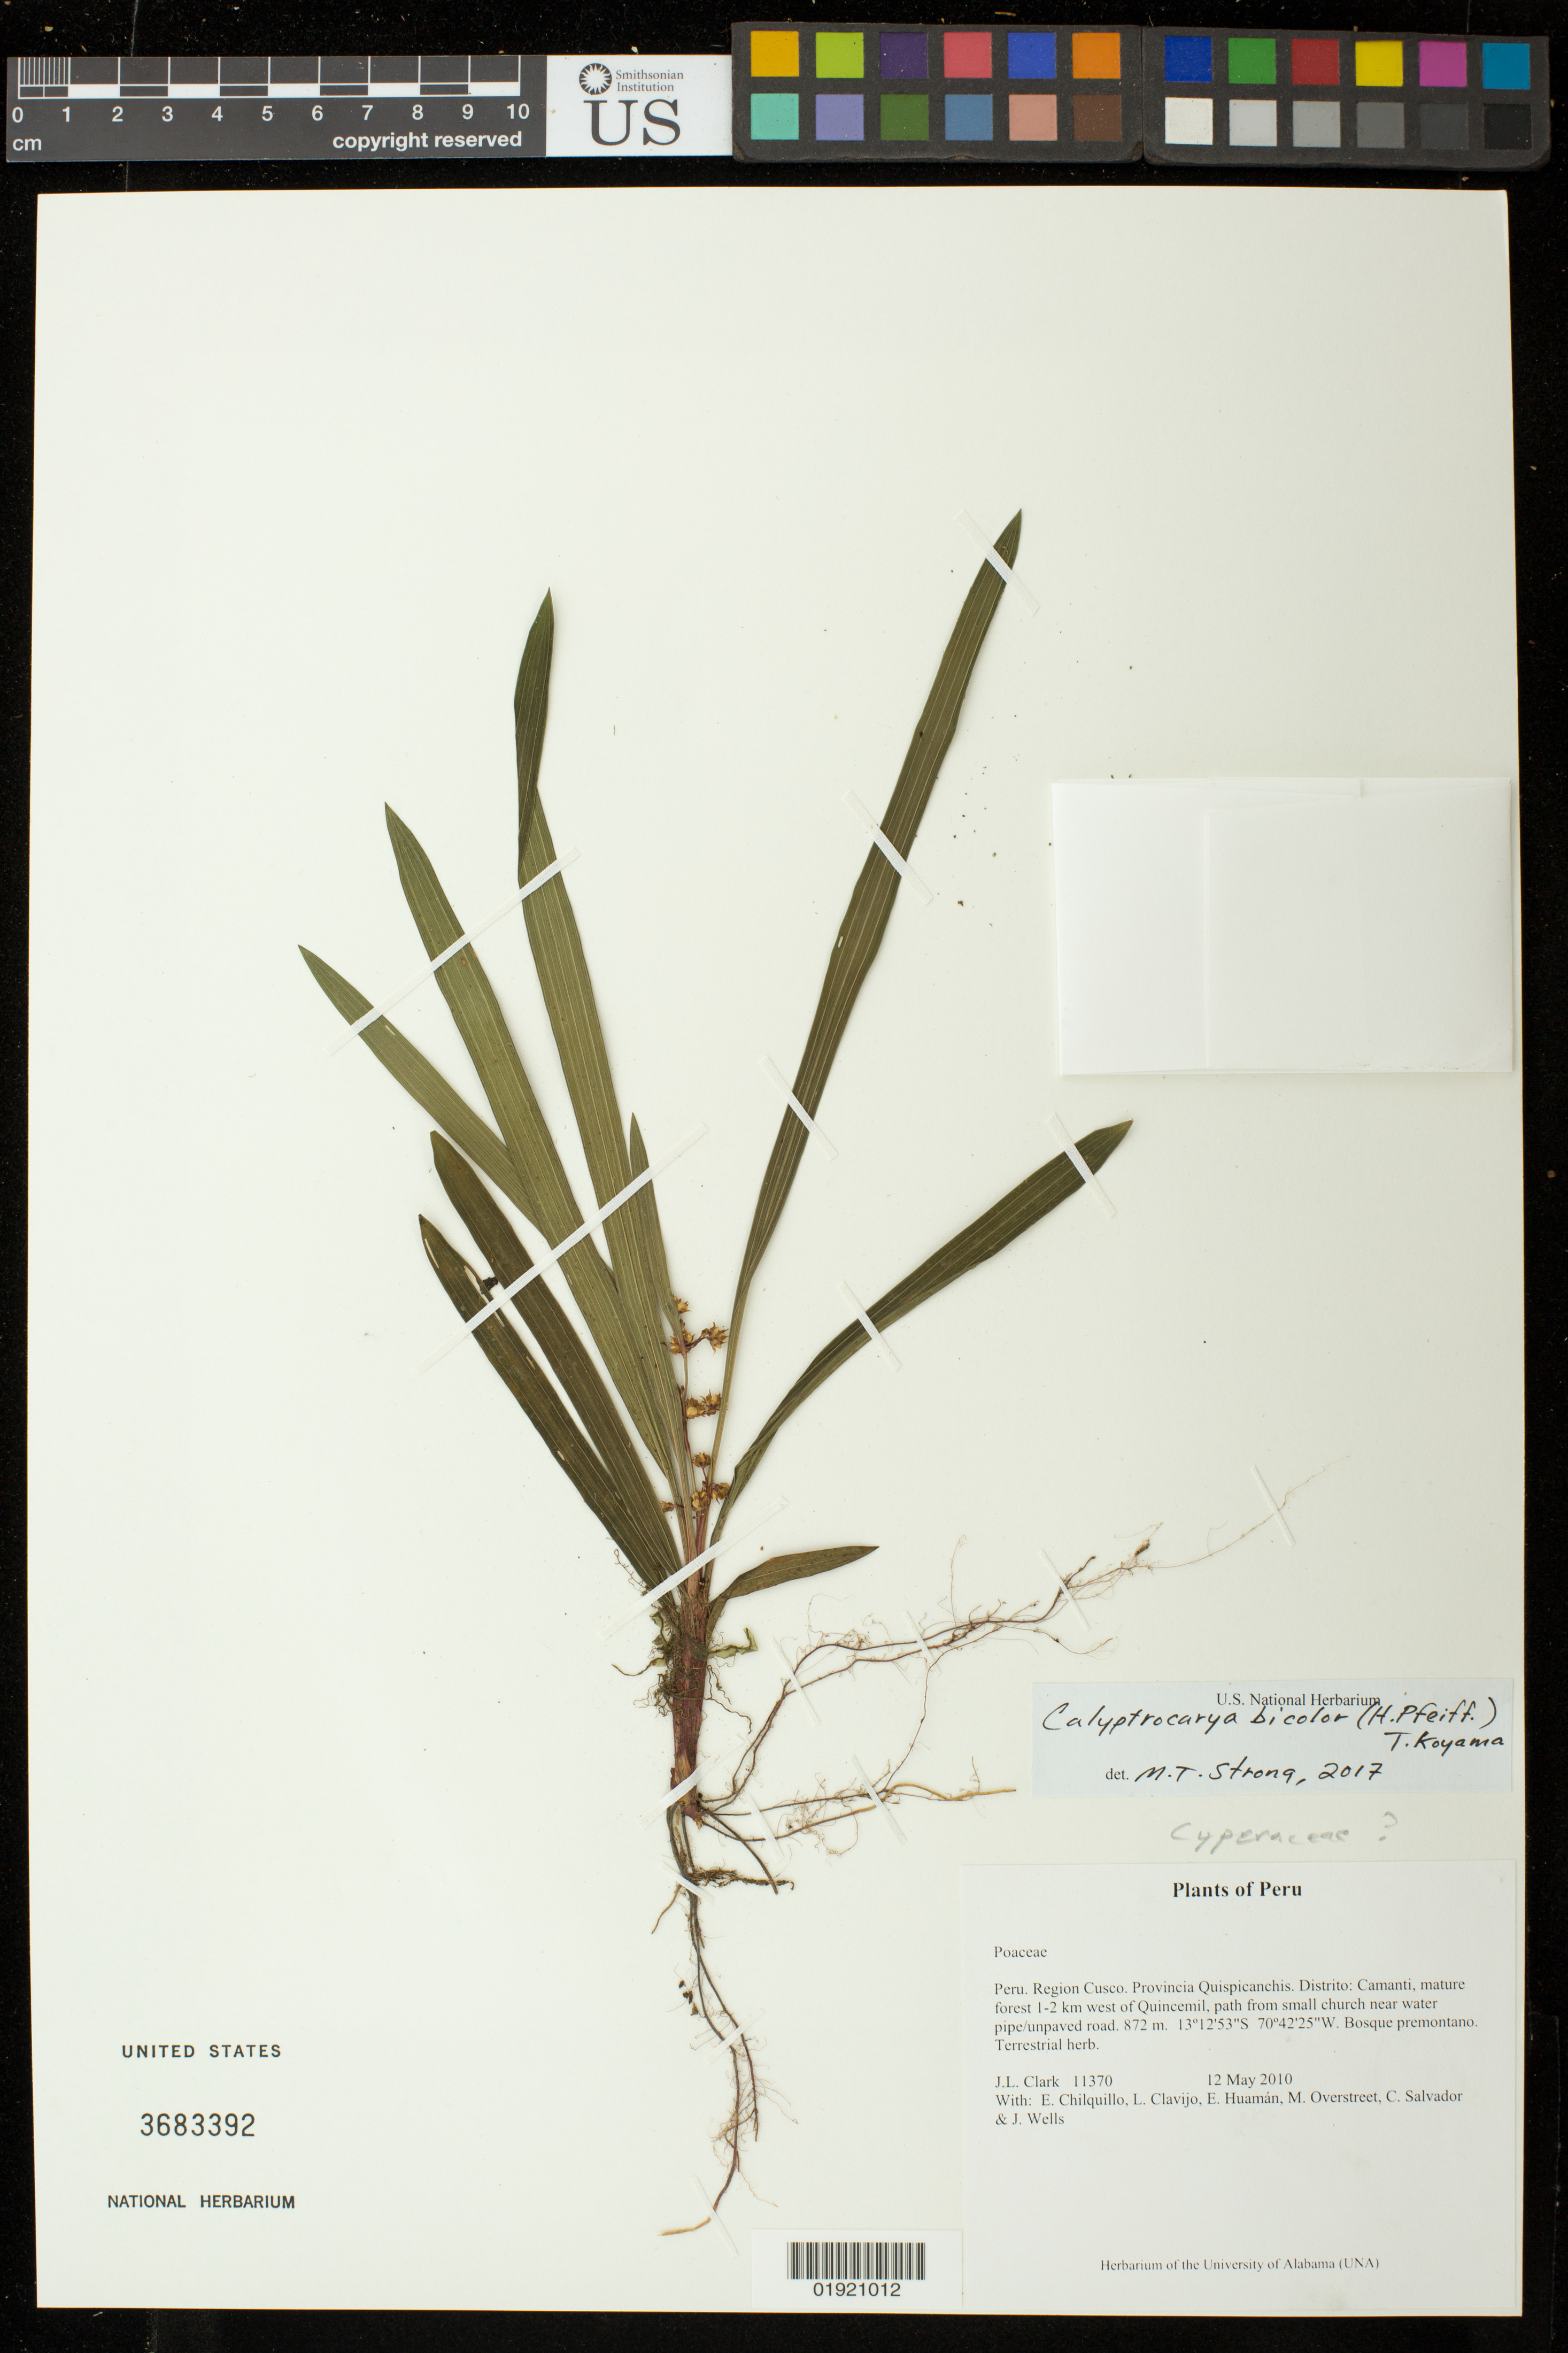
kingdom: Plantae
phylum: Tracheophyta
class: Liliopsida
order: Poales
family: Cyperaceae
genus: Calyptrocarya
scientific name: Calyptrocarya bicolor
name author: (H. Pfeiff.) T. Koyama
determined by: Strong, Mark T., (BOT), Smithsonian Institution - National Museum of Natural History (UNITED STATES)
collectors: J. L. Clark, E. Chilquillo, L. Clavijo, E. Huamán, M. Overstreet & C. Salvador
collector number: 11370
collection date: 2010-05-12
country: Peru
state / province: Cusco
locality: Provincia Quispiacanchis. Distrito: Camanti, mature forest 1-2 km west of Quincemil, path from small church near water pipe/unpaved road.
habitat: Bosque premontano.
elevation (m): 872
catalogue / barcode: US 3683392